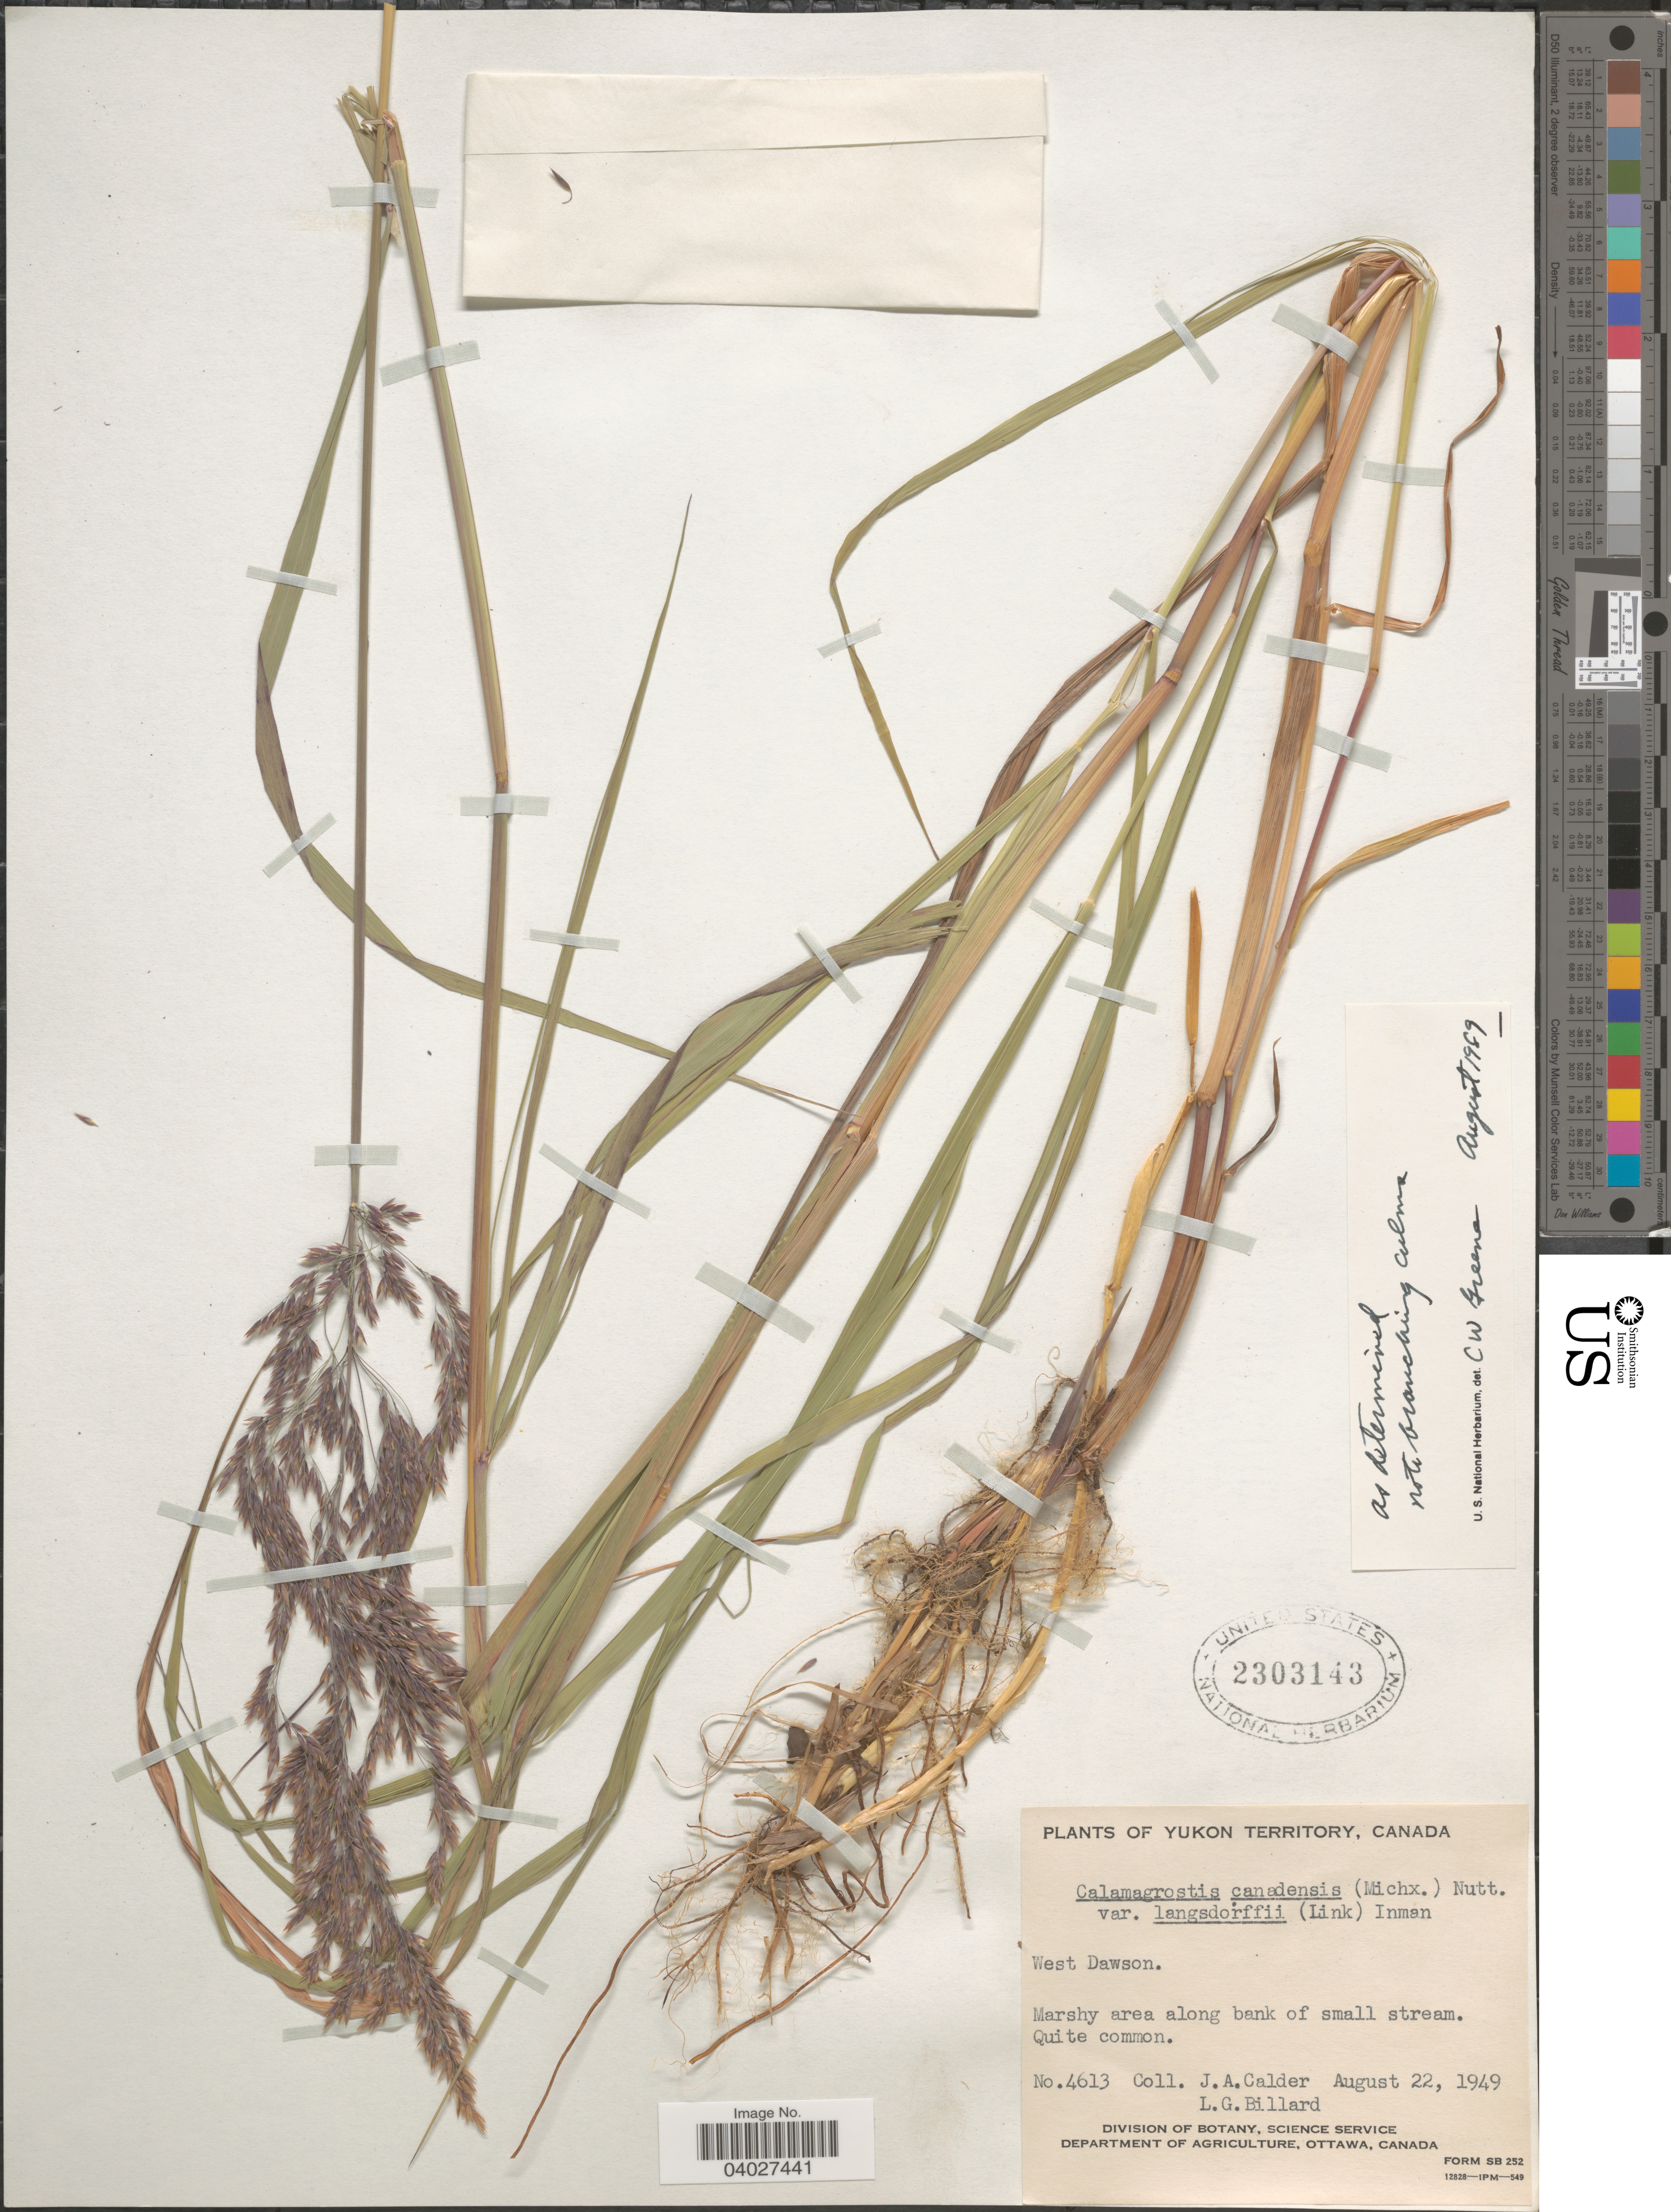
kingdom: Plantae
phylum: Tracheophyta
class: Liliopsida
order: Poales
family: Poaceae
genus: Calamagrostis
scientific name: Calamagrostis canadensis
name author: (Michx.) P. Beauv.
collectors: J. A. Calder & L. Billard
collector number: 4613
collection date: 1949-08-22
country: Canada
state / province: Yukon Territory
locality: West Dawson. Marshy area along bank of small stream.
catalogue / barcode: US 2303143